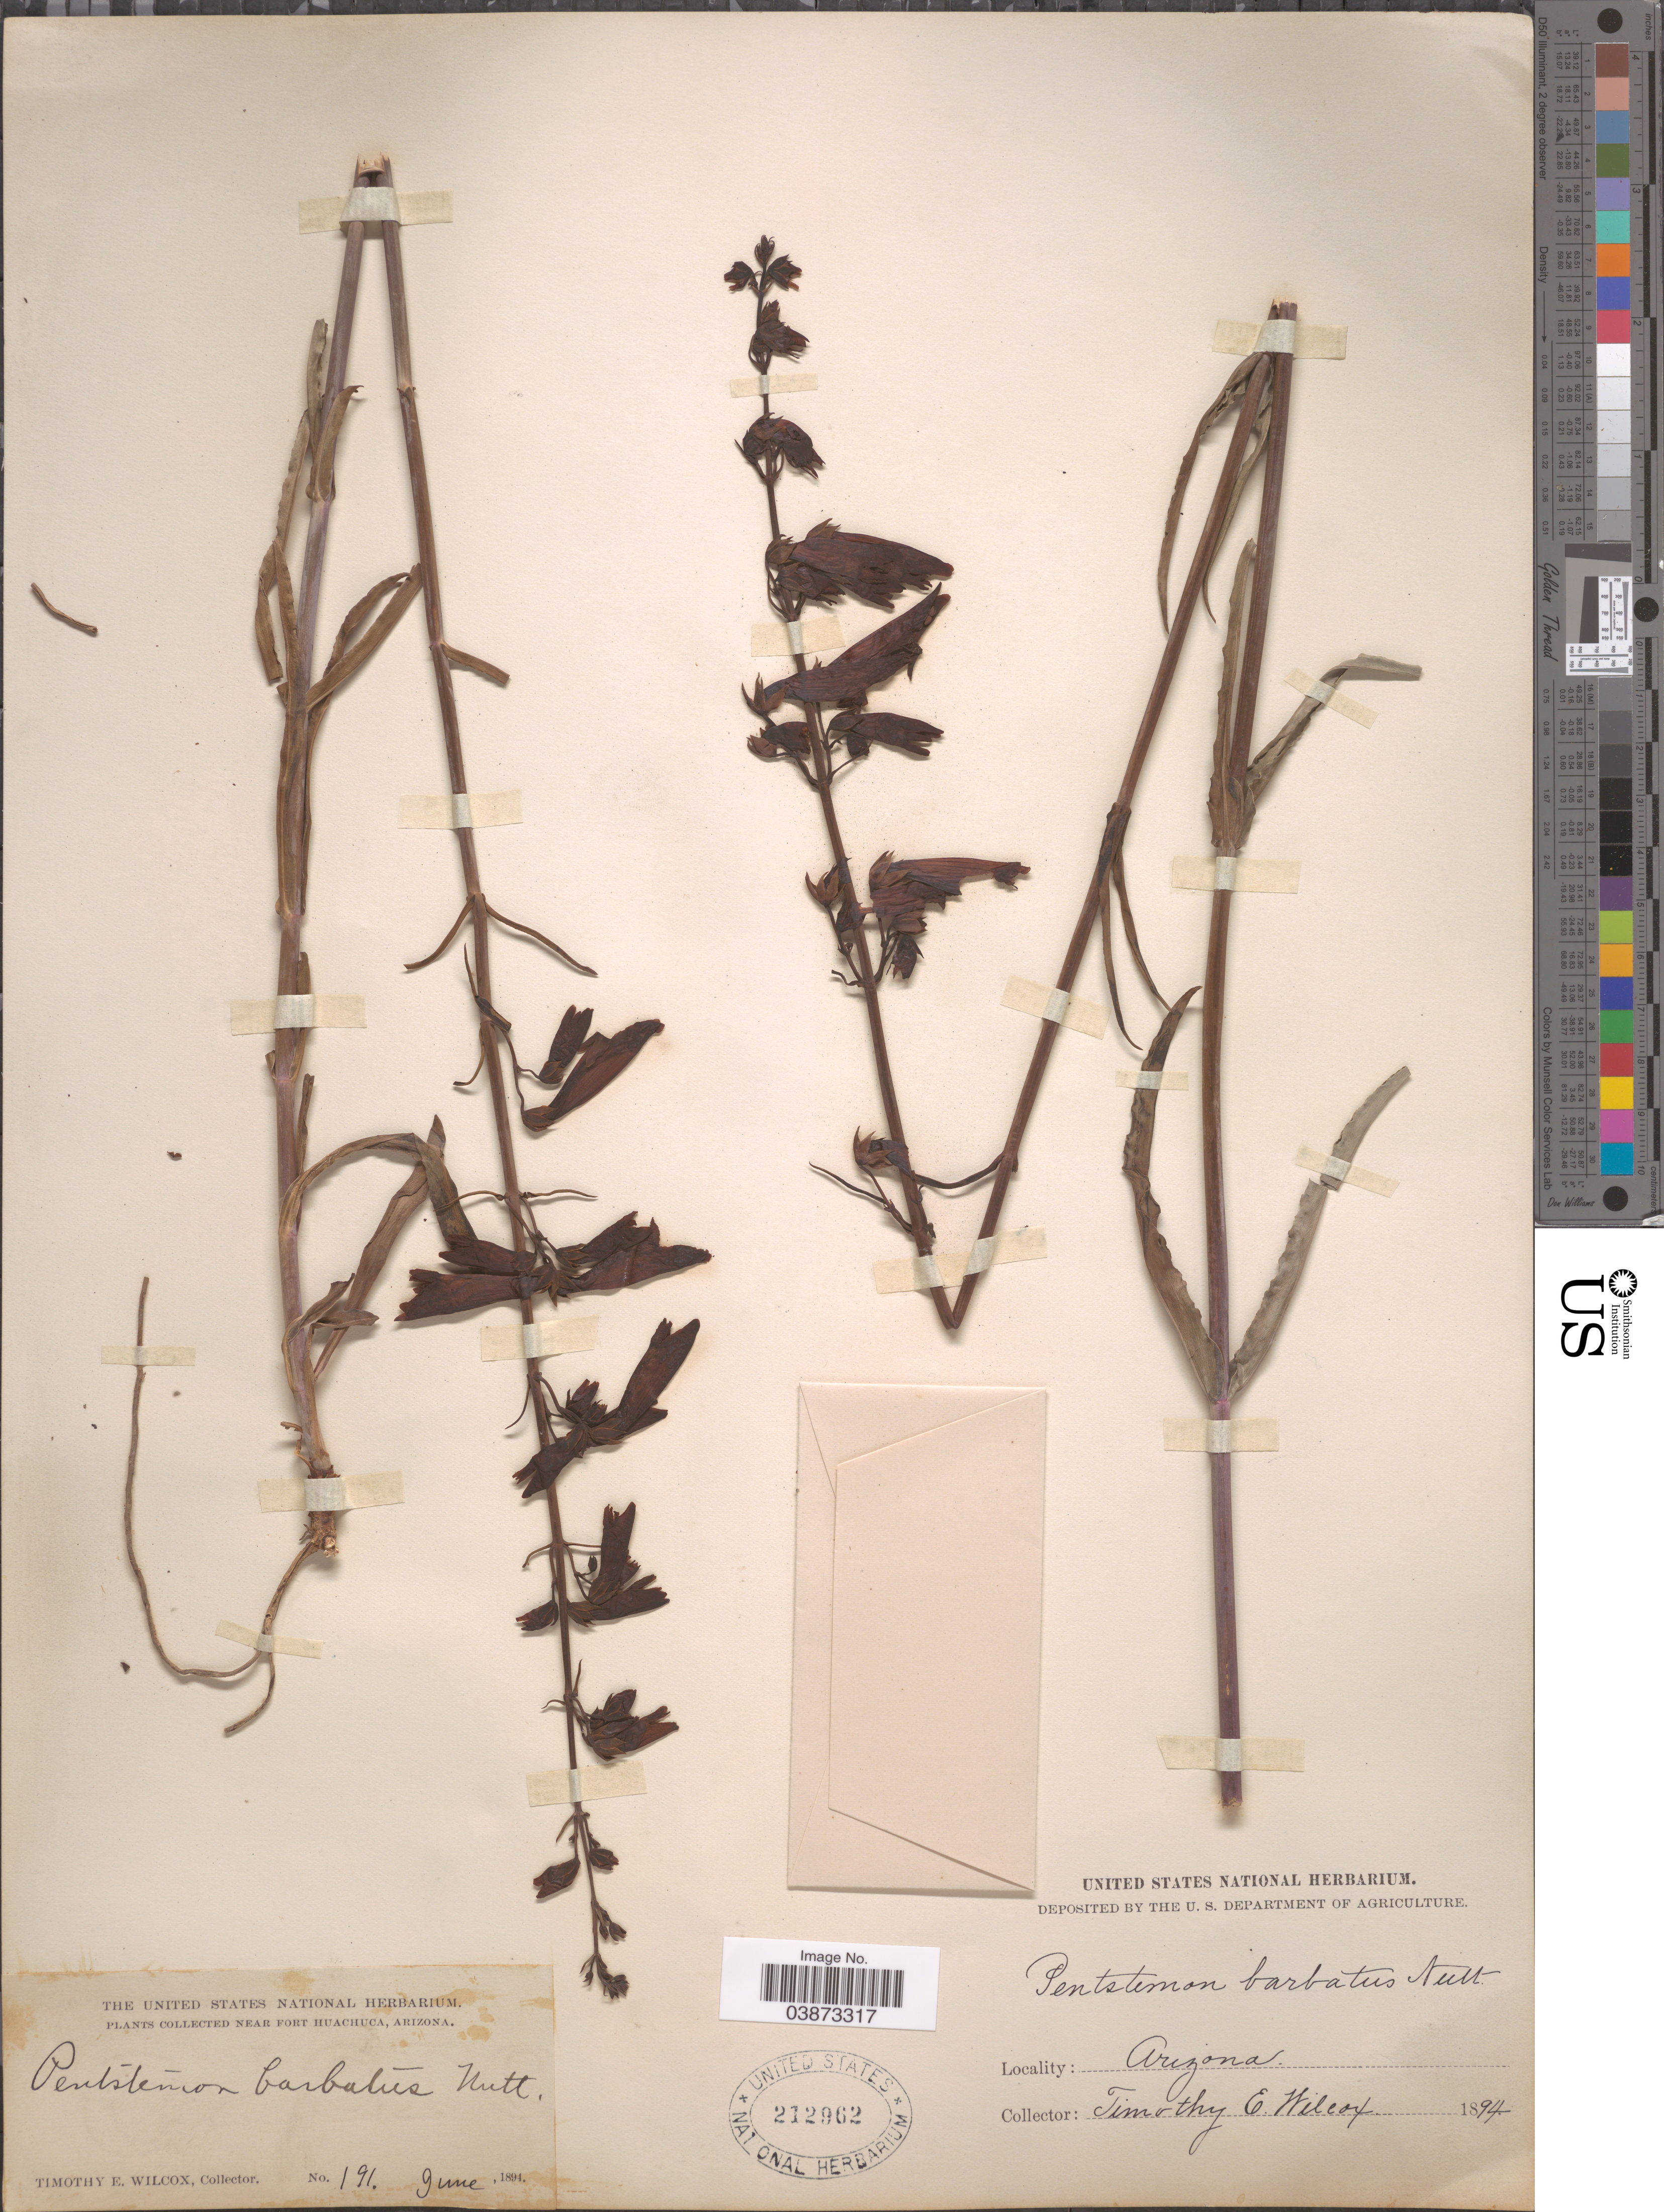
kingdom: Plantae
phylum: Tracheophyta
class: Magnoliopsida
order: Lamiales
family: Plantaginaceae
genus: Penstemon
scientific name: Penstemon barbatus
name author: (Cav.) Roth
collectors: T. E. Wilcox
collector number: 191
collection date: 1894-06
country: United States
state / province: Arizona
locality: Near Fort Huachuca.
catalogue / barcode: US 212962